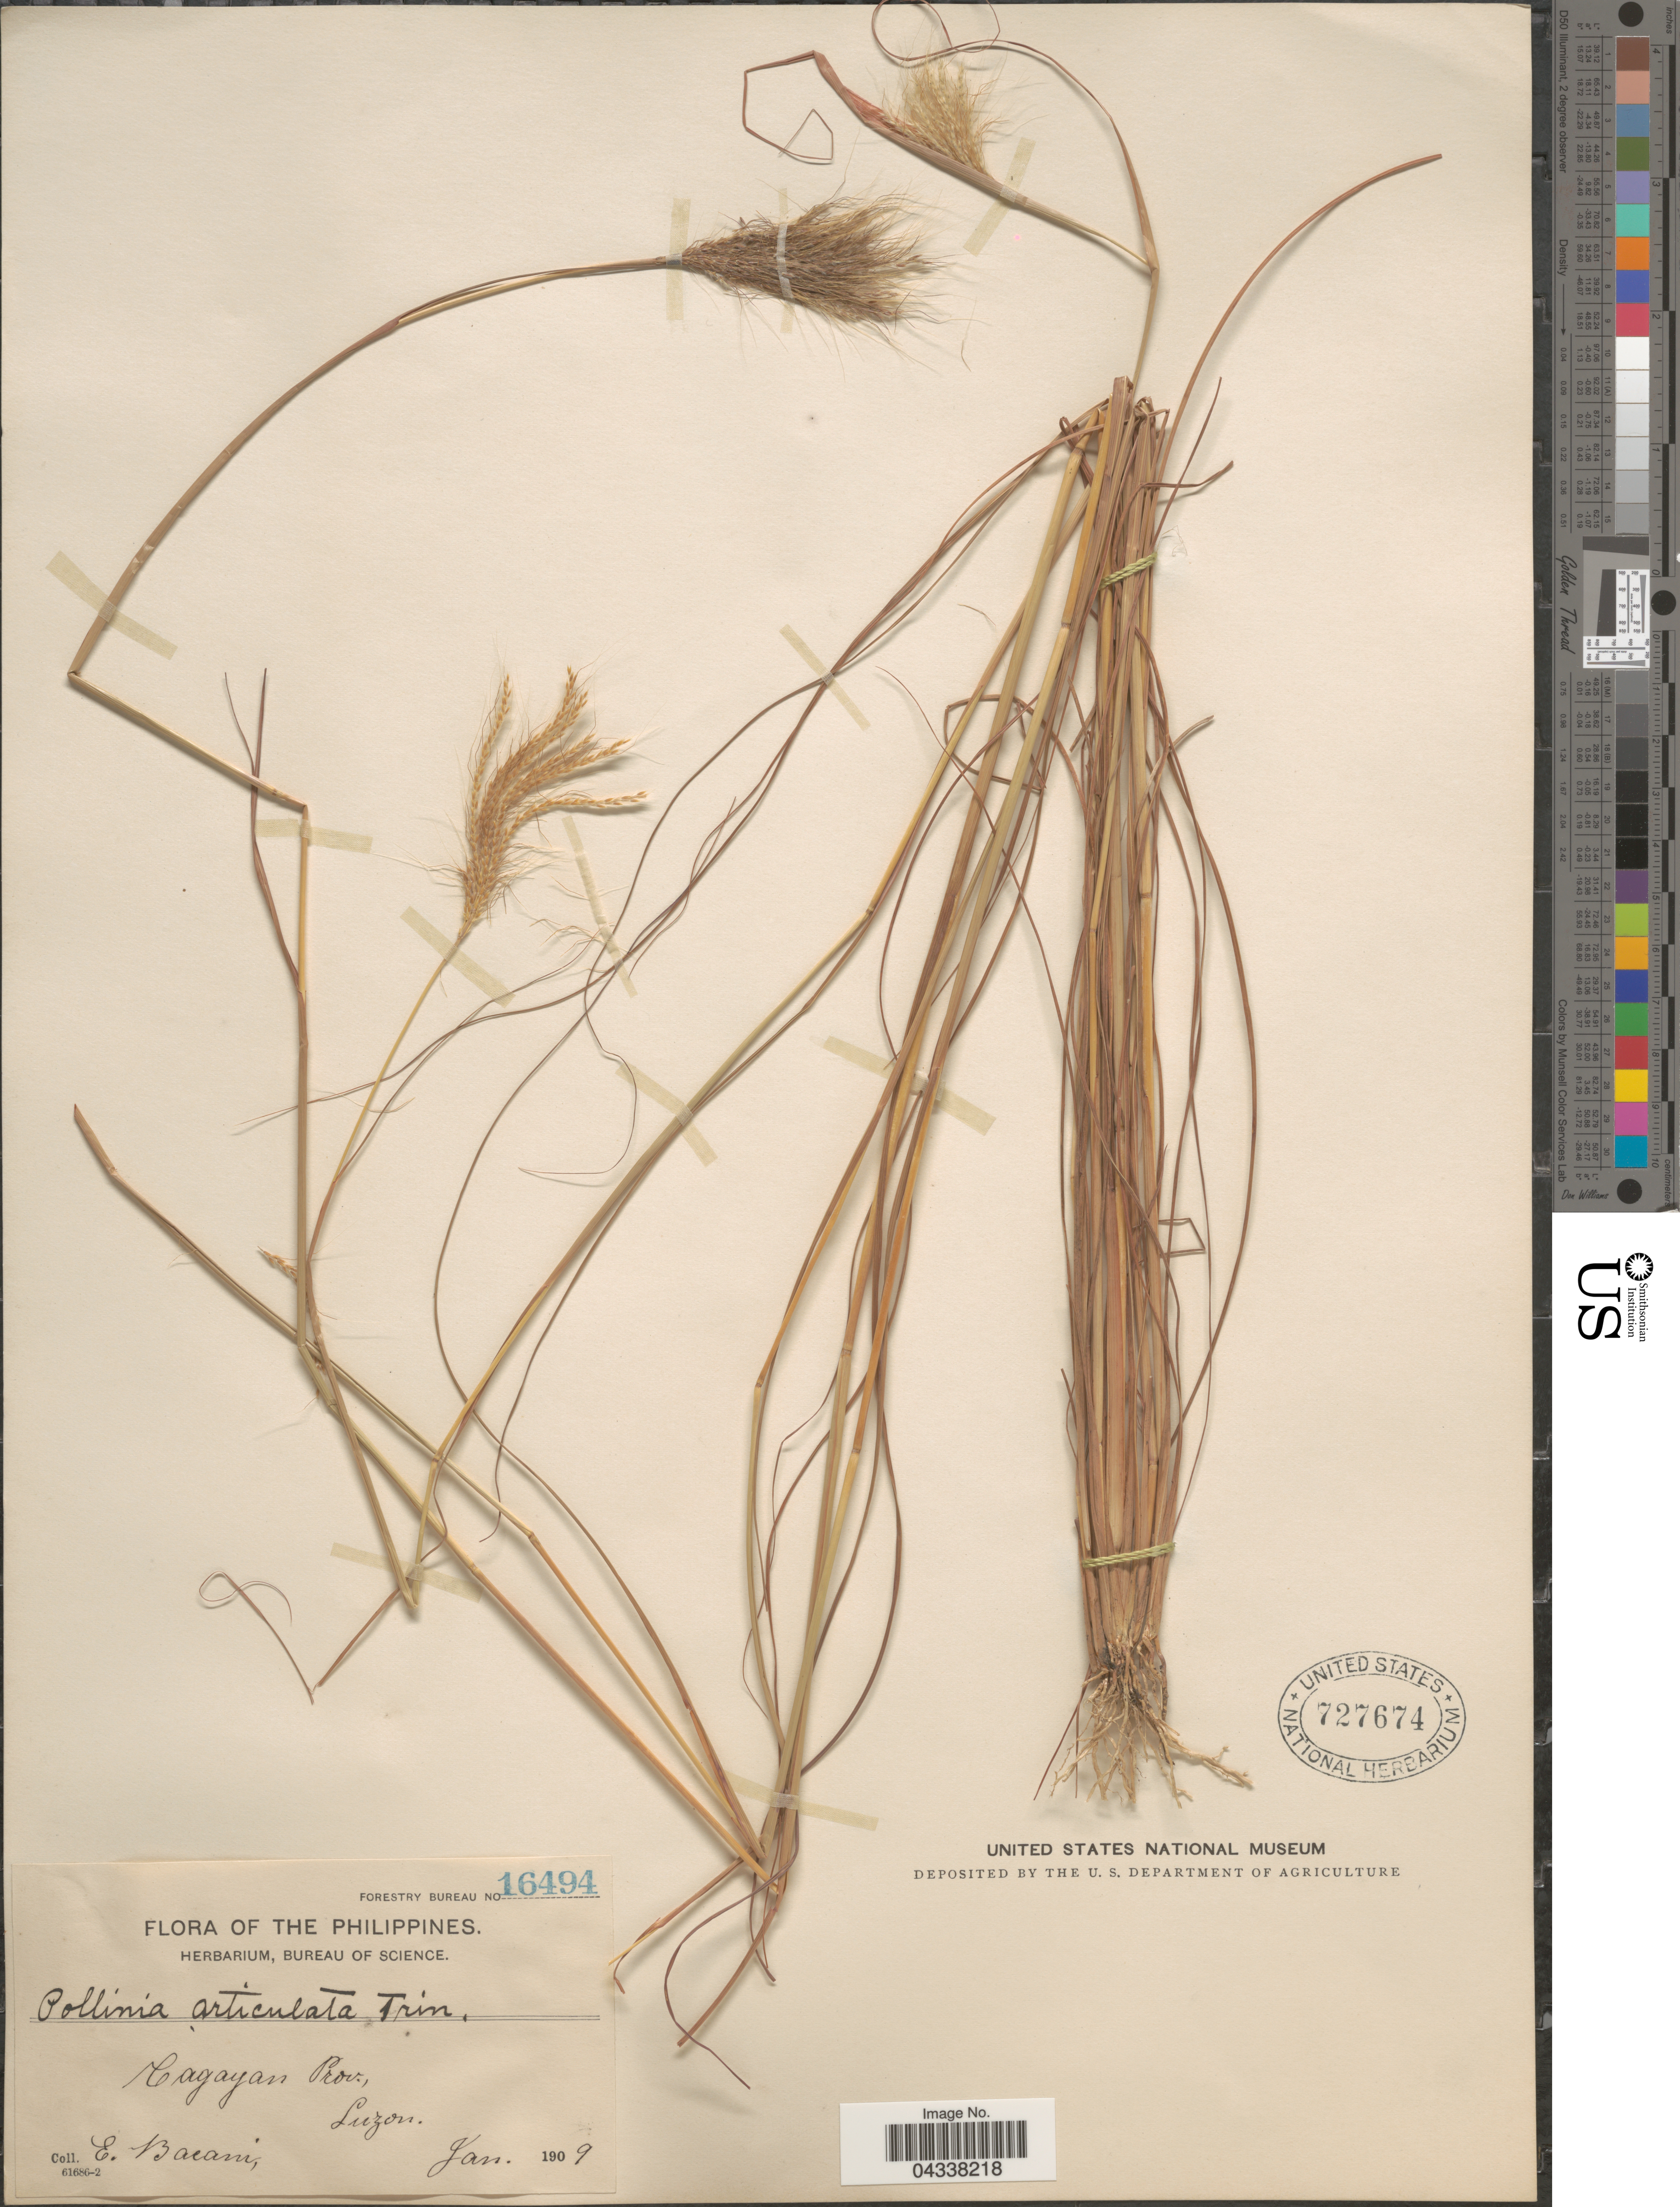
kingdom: Plantae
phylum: Tracheophyta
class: Liliopsida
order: Poales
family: Poaceae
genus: Pseudopogonatherum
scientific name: Pseudopogonatherum contortum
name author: A. Camus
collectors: E. Bacani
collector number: Forestry Bureau 16494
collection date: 1909-01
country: Philippines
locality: Cagayan Prov., Luzon.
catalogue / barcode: US 727674